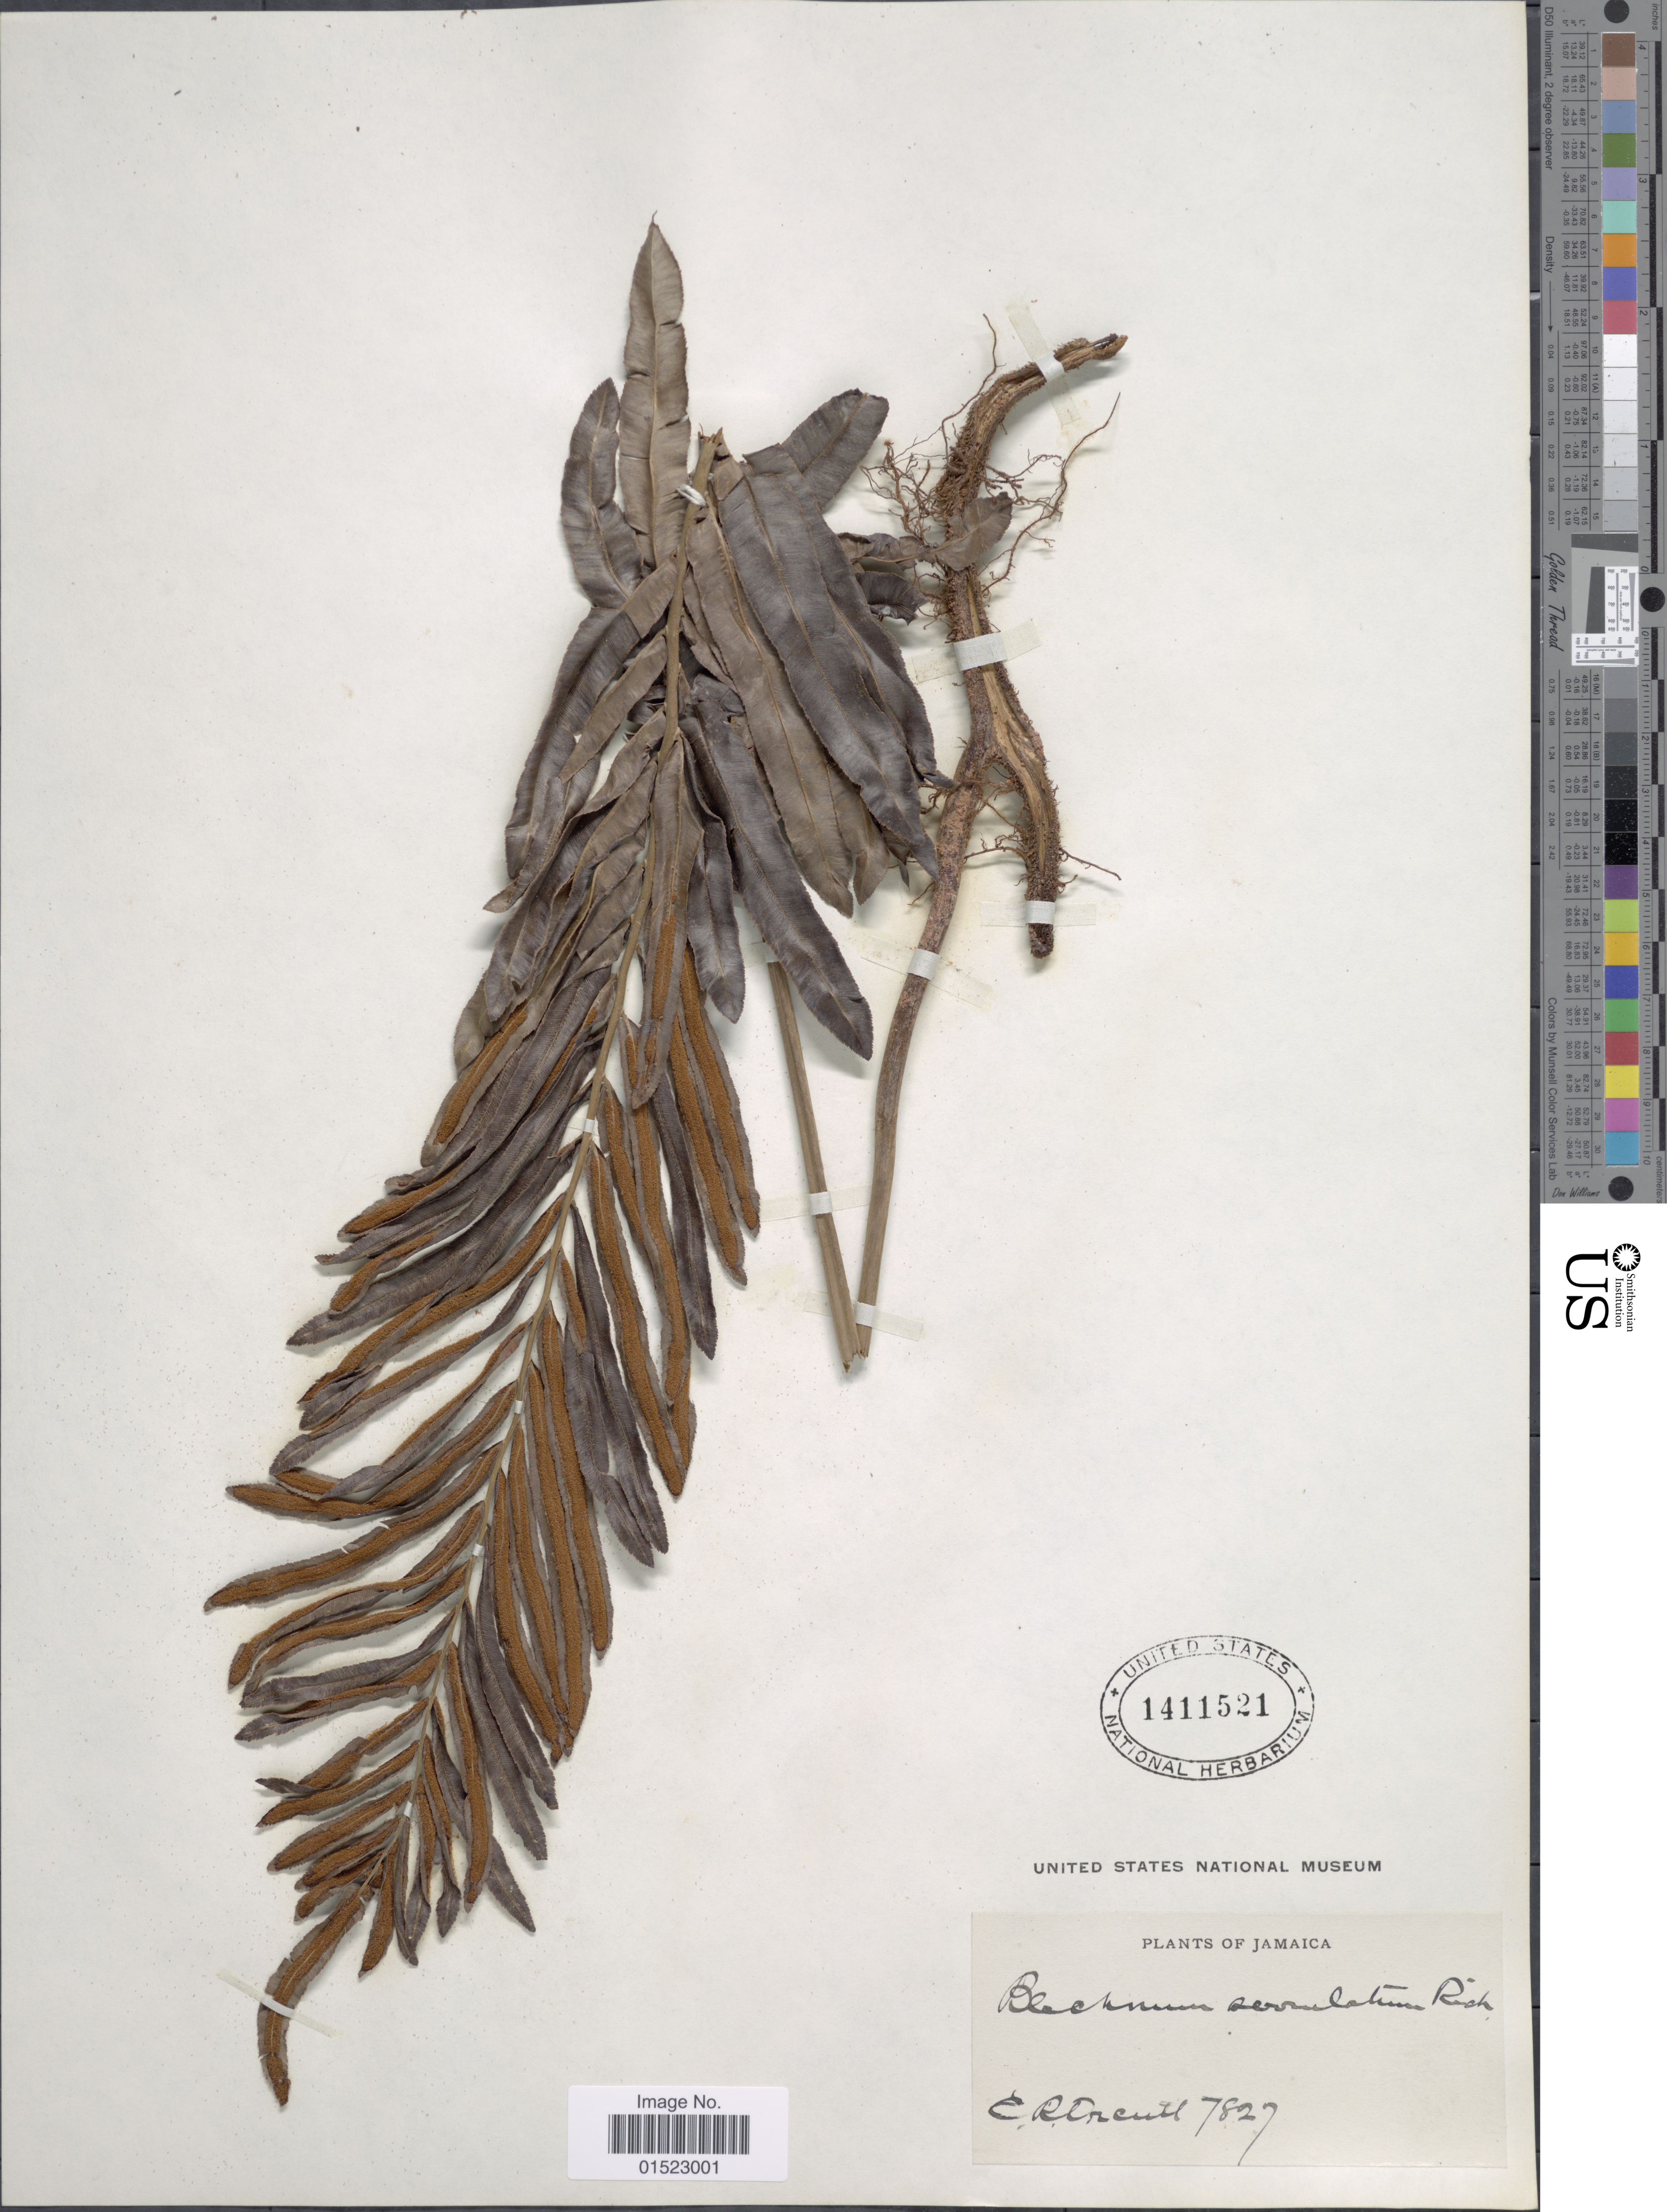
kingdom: Plantae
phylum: Tracheophyta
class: Polypodiopsida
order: Polypodiales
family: Blechnaceae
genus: Telmatoblechnum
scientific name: Telmatoblechnum serrulatum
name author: (Rich.) Perrie et al.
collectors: C. R. Orcutt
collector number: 7827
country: Jamaica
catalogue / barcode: US 1411521